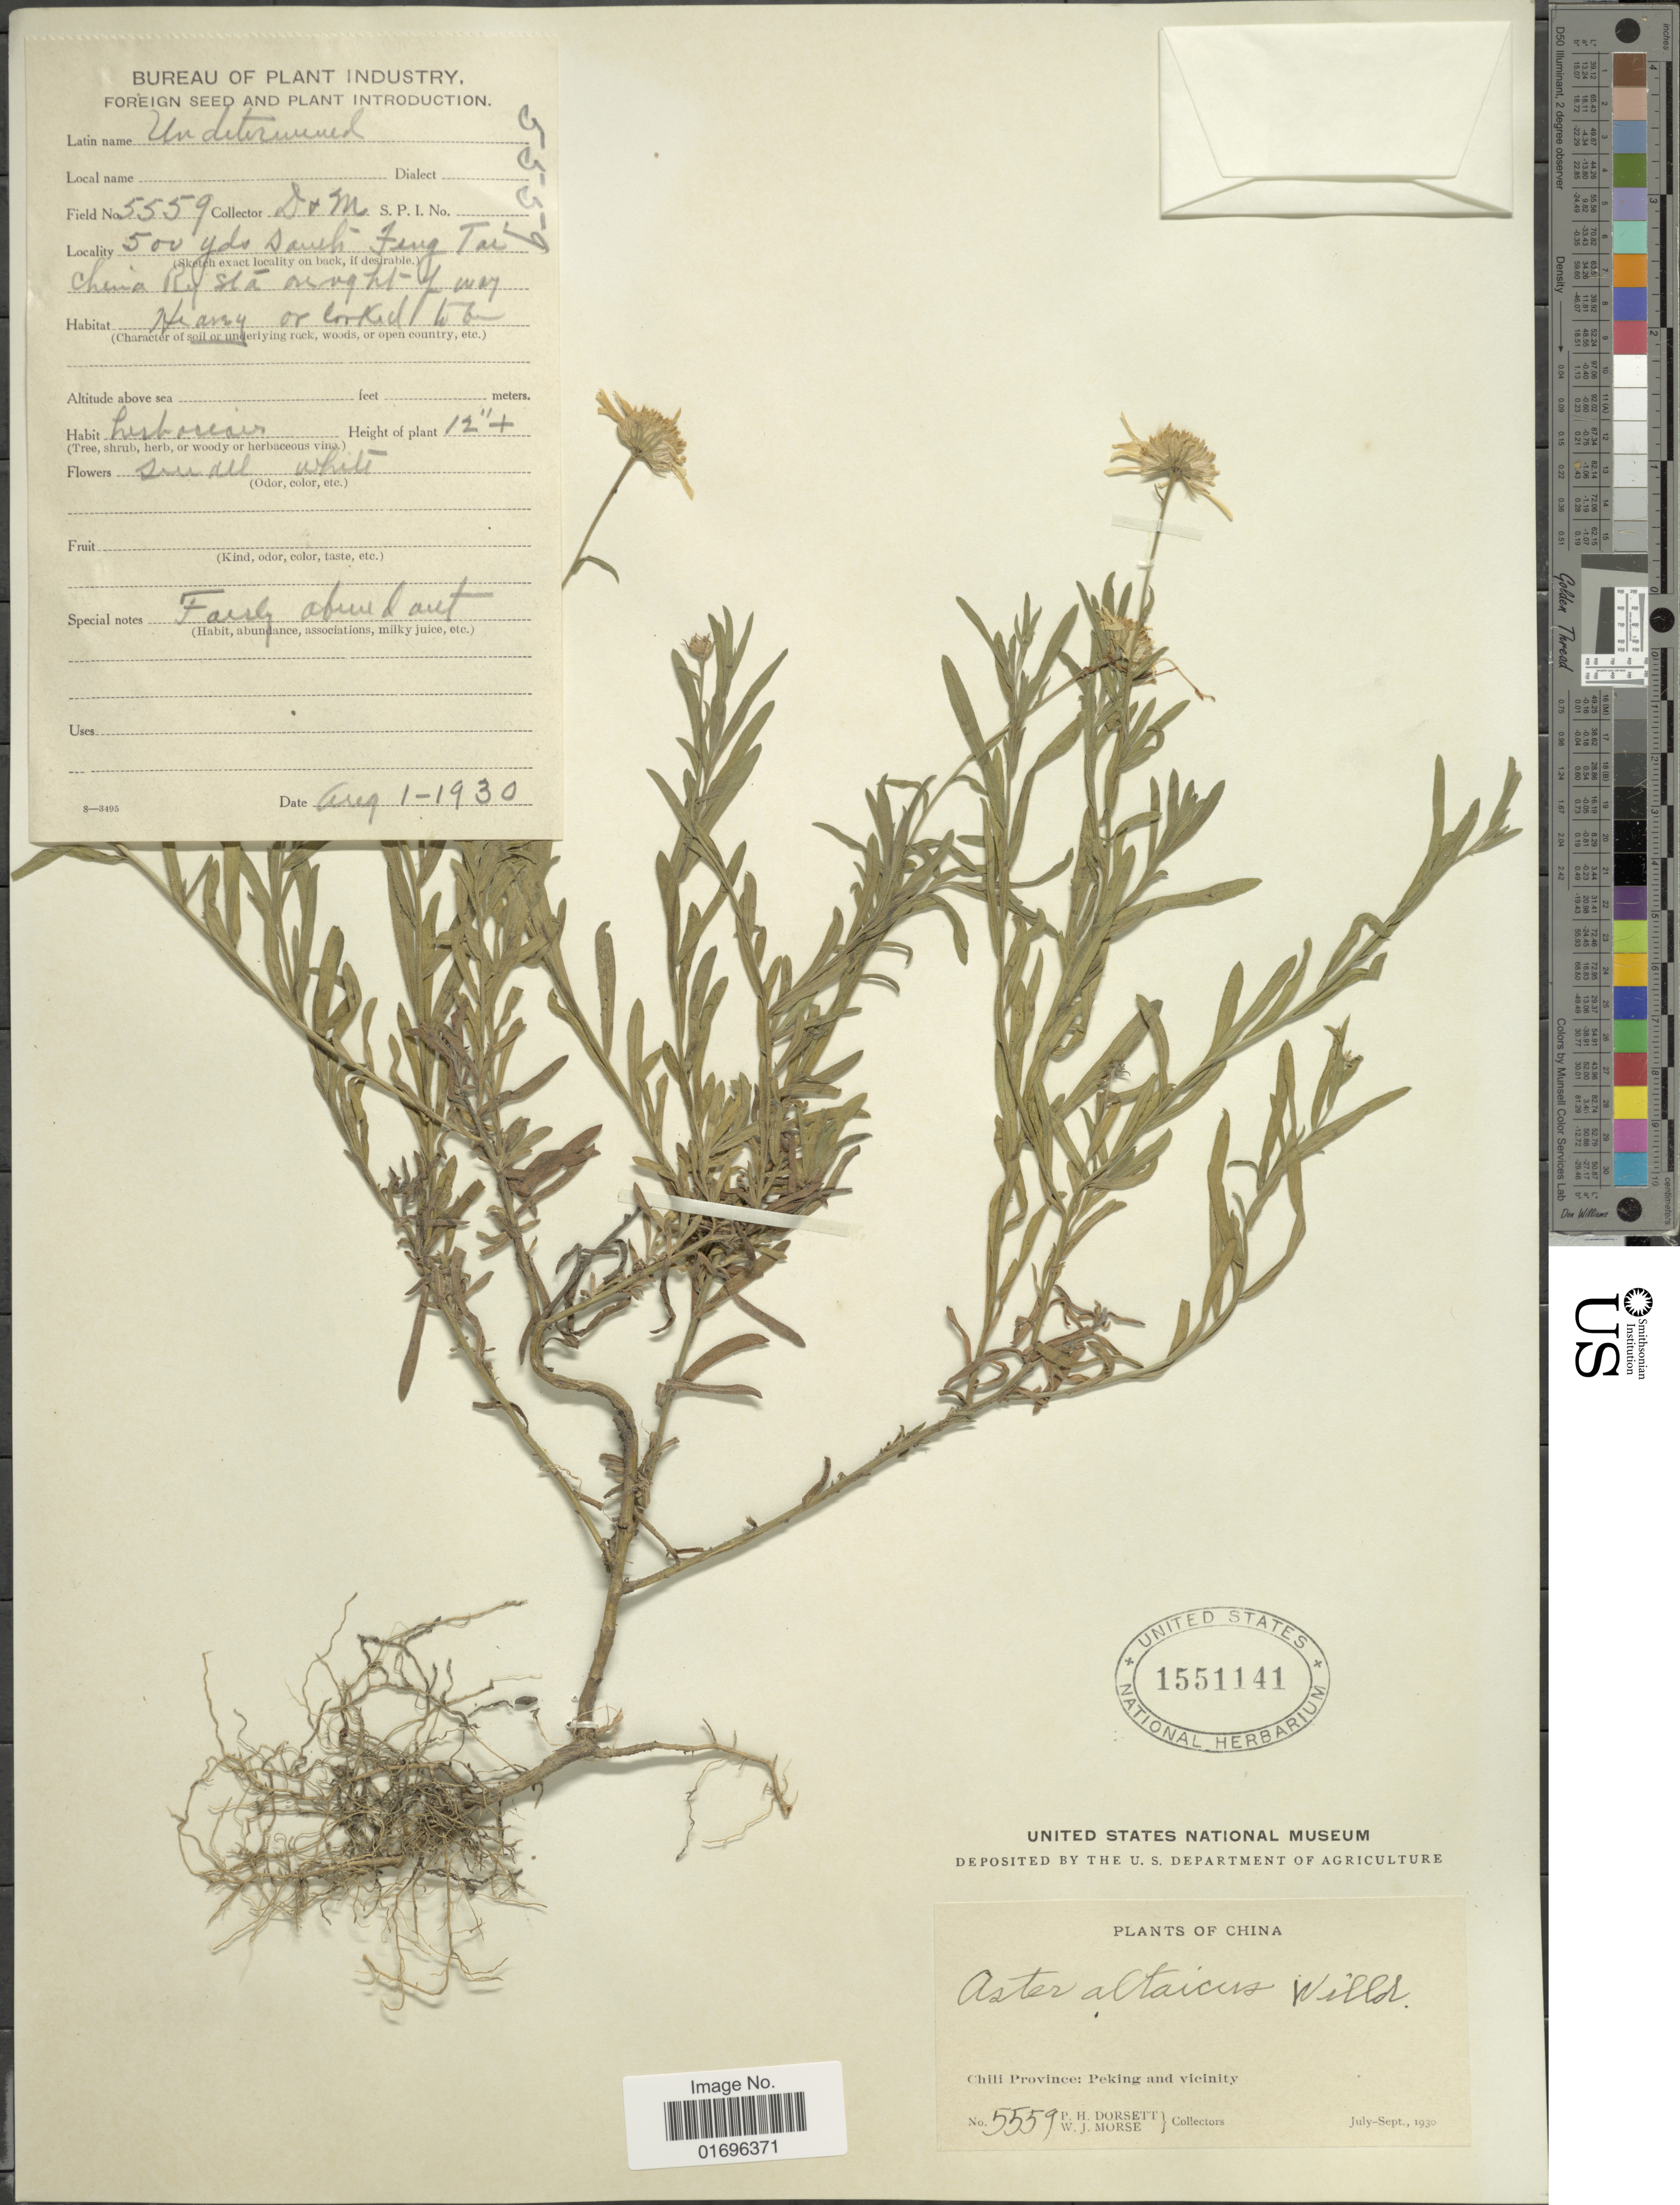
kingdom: Plantae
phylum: Tracheophyta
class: Magnoliopsida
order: Asterales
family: Asteraceae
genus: Aster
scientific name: Aster altaicus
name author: Willd.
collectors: P. H. Dorsett & W. J. Morse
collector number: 5559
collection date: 1930-08-01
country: China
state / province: Beijing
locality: Chili Province: Peking and vicinity. 500 yds south Feng Tai China Ry Sta [illegible text] Jevey.[interpreted]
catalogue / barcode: US 1551141